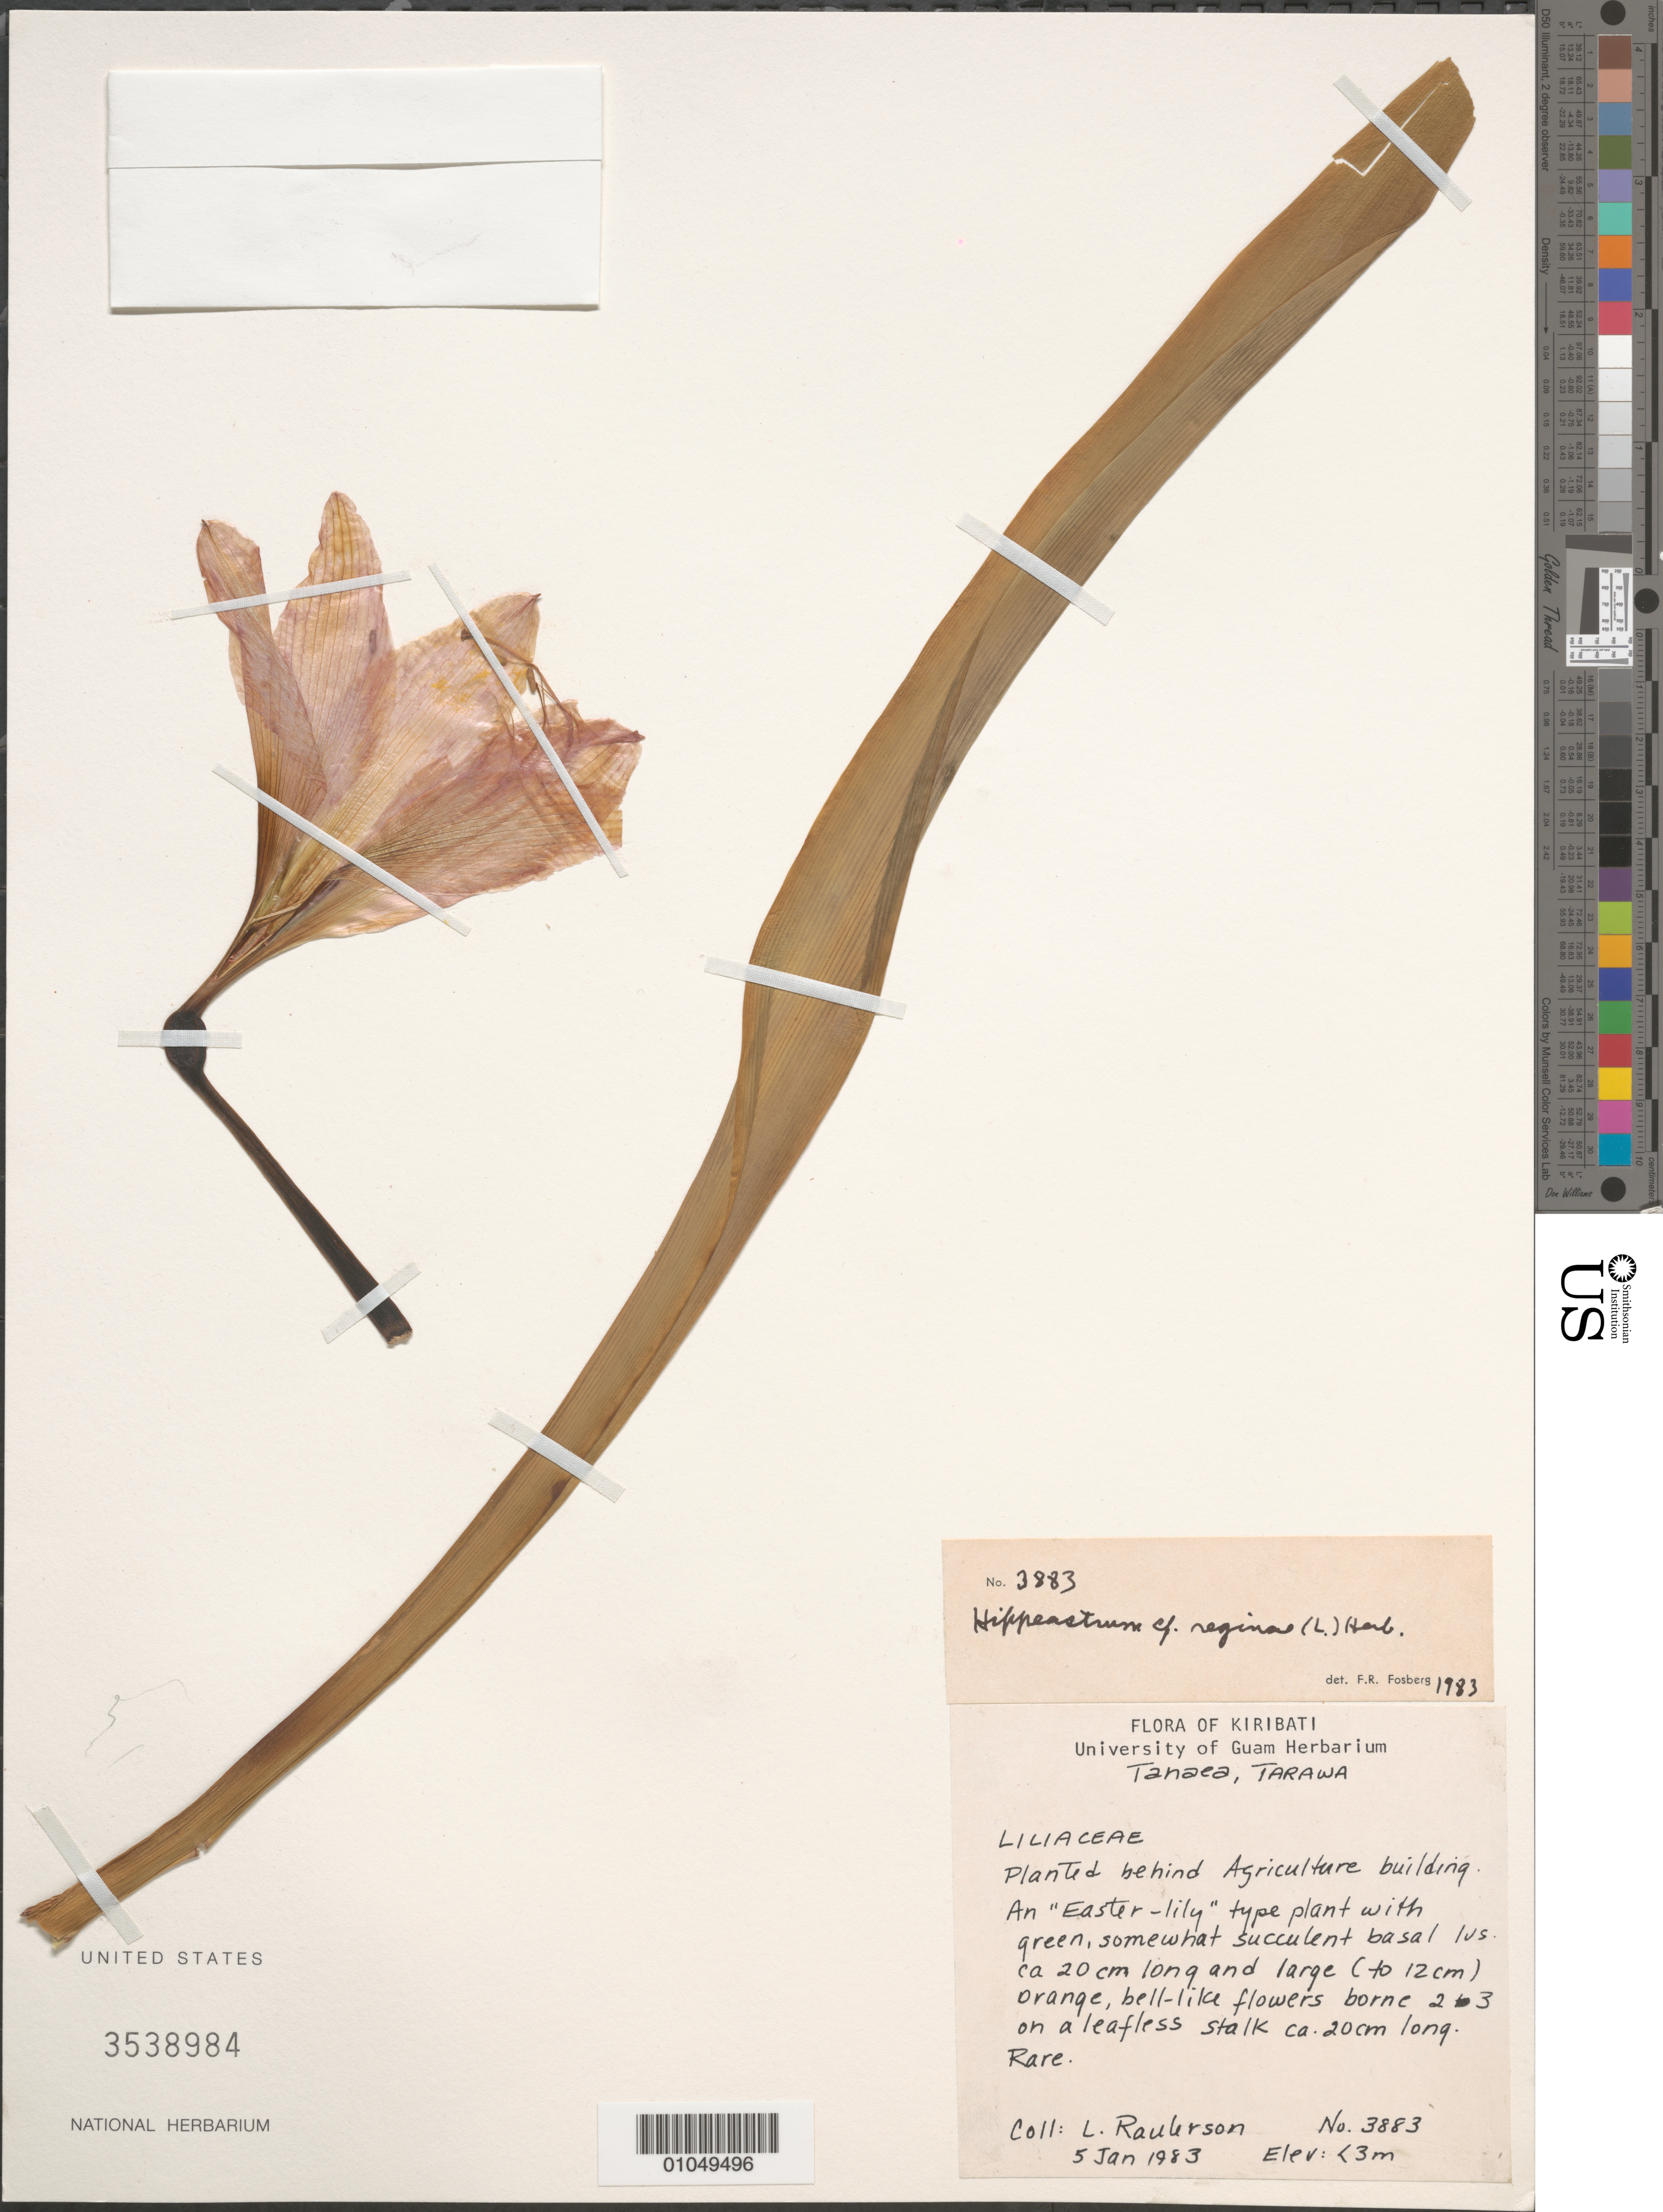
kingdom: Plantae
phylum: Tracheophyta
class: Liliopsida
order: Asparagales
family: Amaryllidaceae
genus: Hippeastrum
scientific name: Hippeastrum reginae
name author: (L.) Herb.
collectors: L. Raulerson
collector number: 3883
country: Kiribati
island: Tarawa Atoll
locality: Tanaea, Tarawa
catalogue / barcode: US 3538984